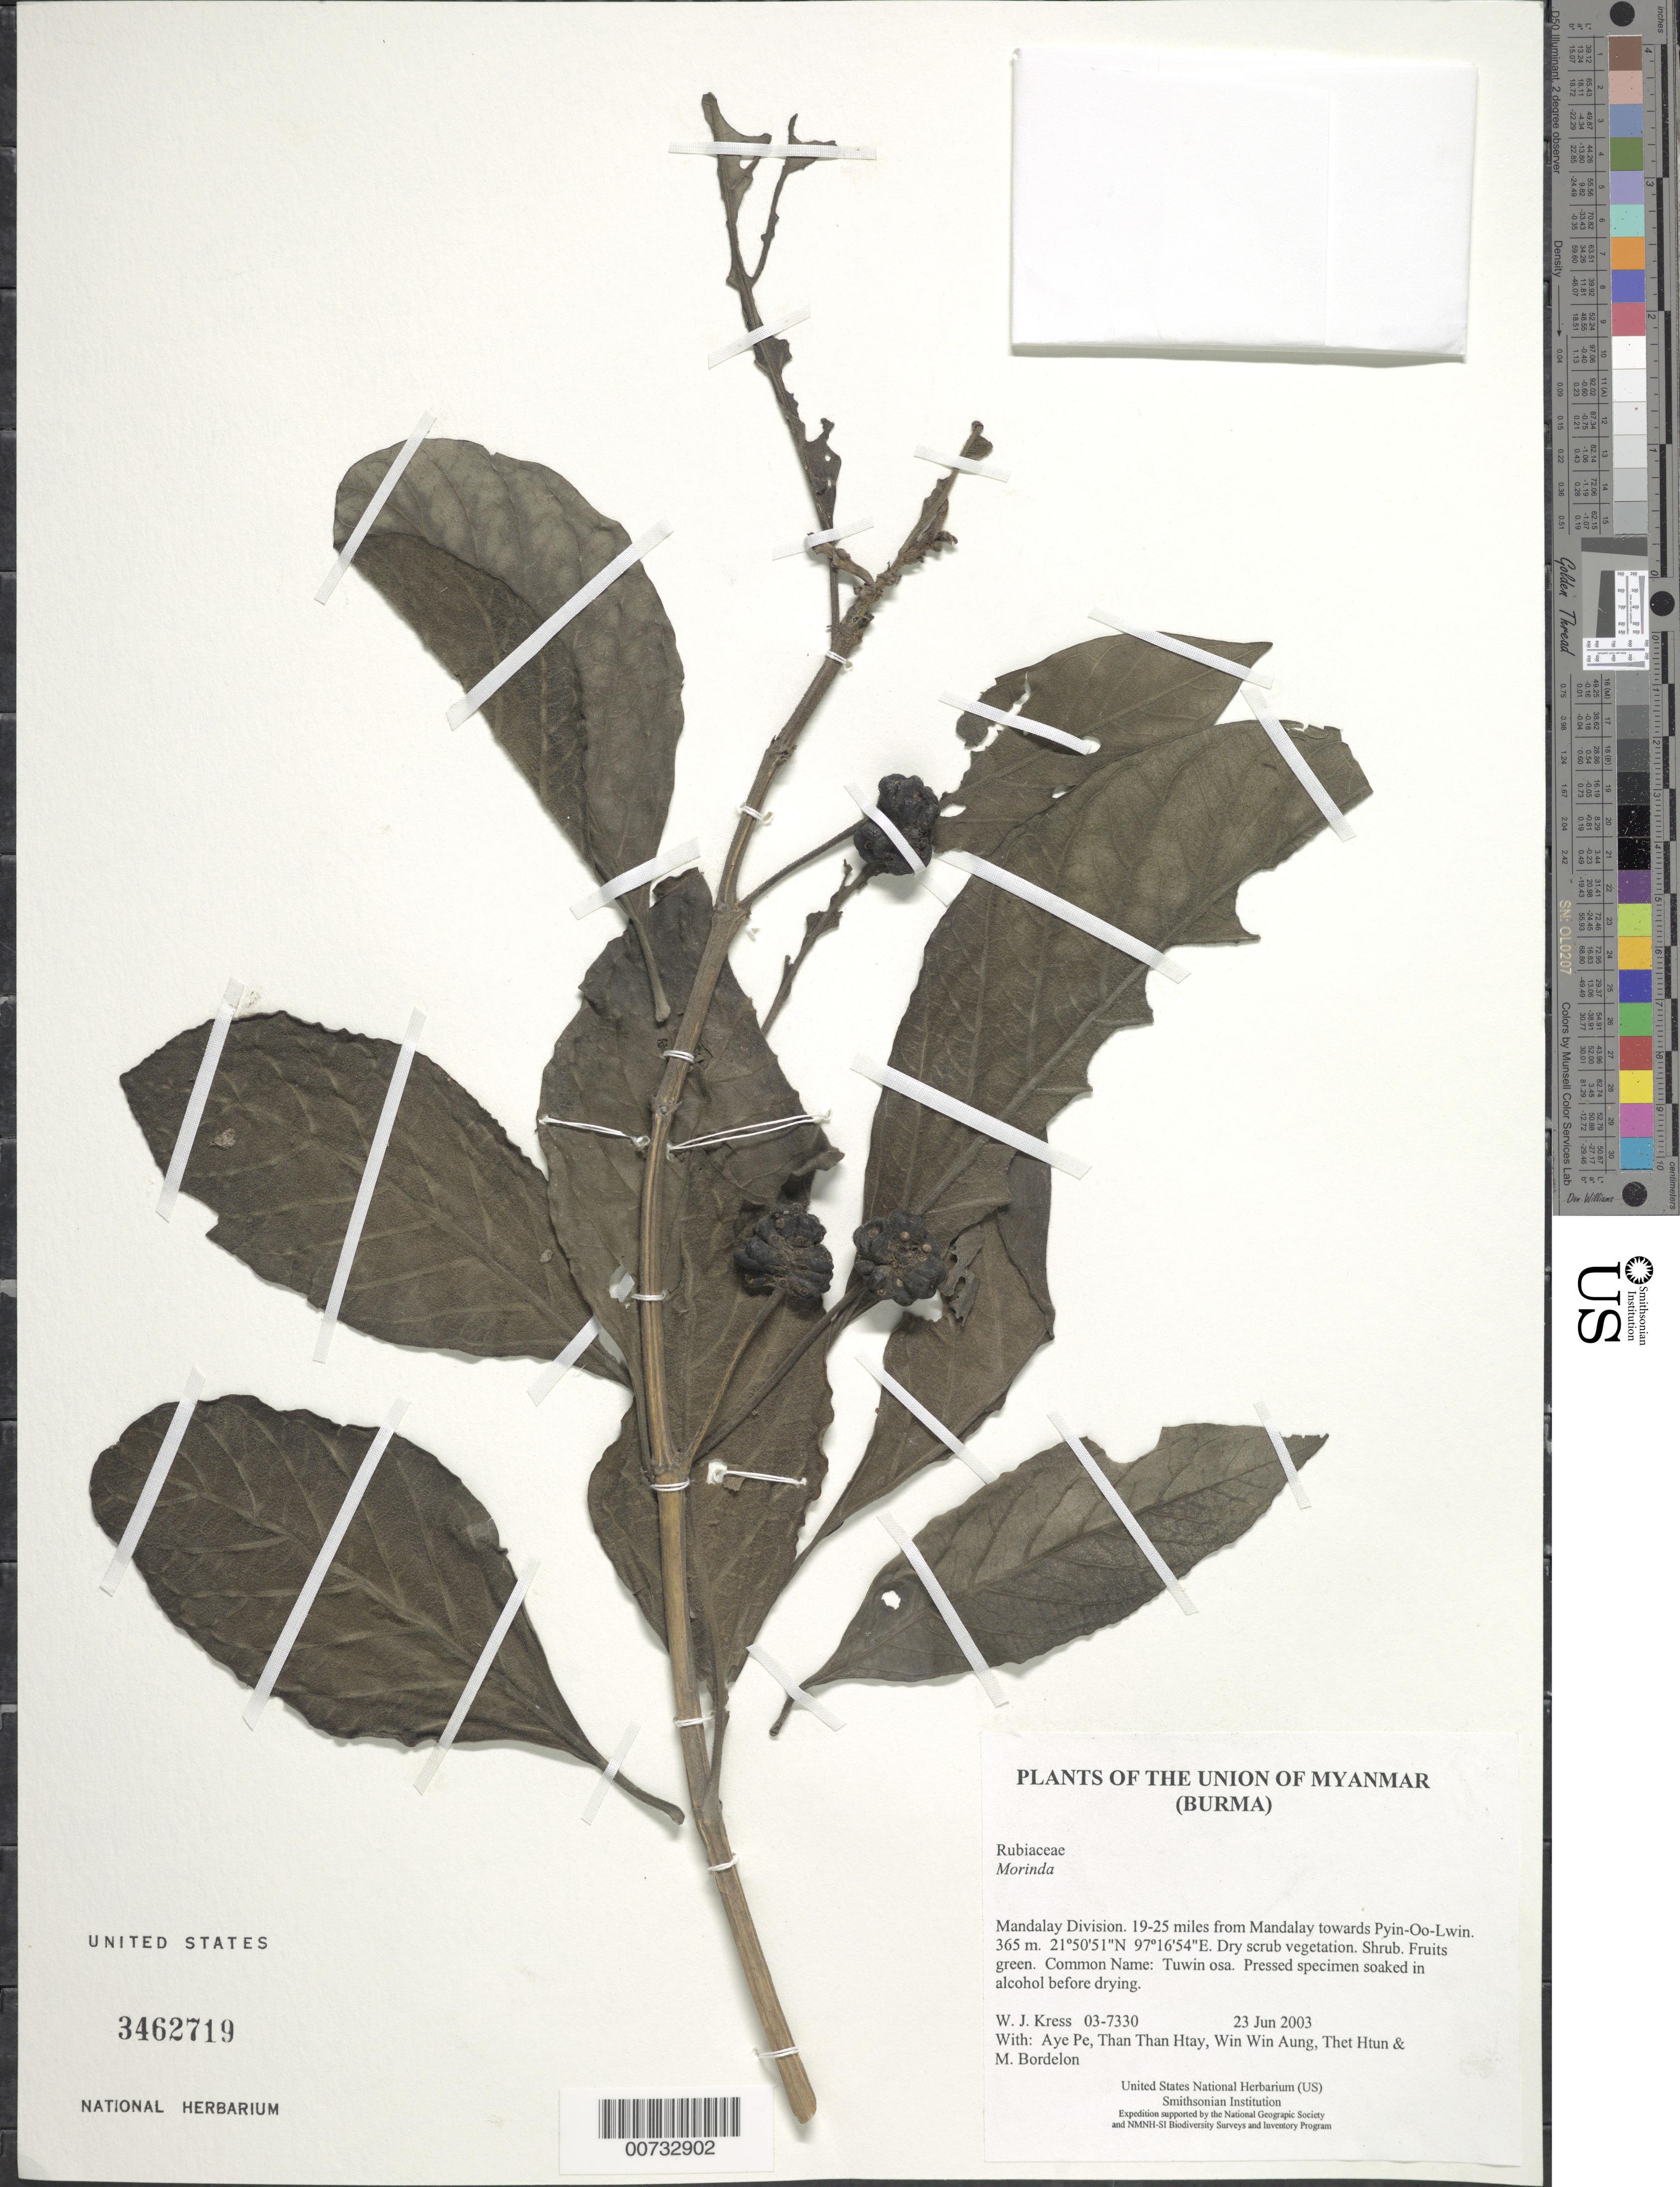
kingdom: Plantae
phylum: Tracheophyta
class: Magnoliopsida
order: Gentianales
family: Rubiaceae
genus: Morinda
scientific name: Morinda sp.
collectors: W. J. Kress, Aye Pe, Than Than Htay, Win Win Aung, Thet Htun & M. Bordelon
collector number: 03-7330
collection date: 2003-06-23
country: Myanmar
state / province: Mandalay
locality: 19-25 miles from Mandalay towards Pyin-Oo-Lwin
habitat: Dry scrub vegetation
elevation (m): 365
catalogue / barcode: US 3462719